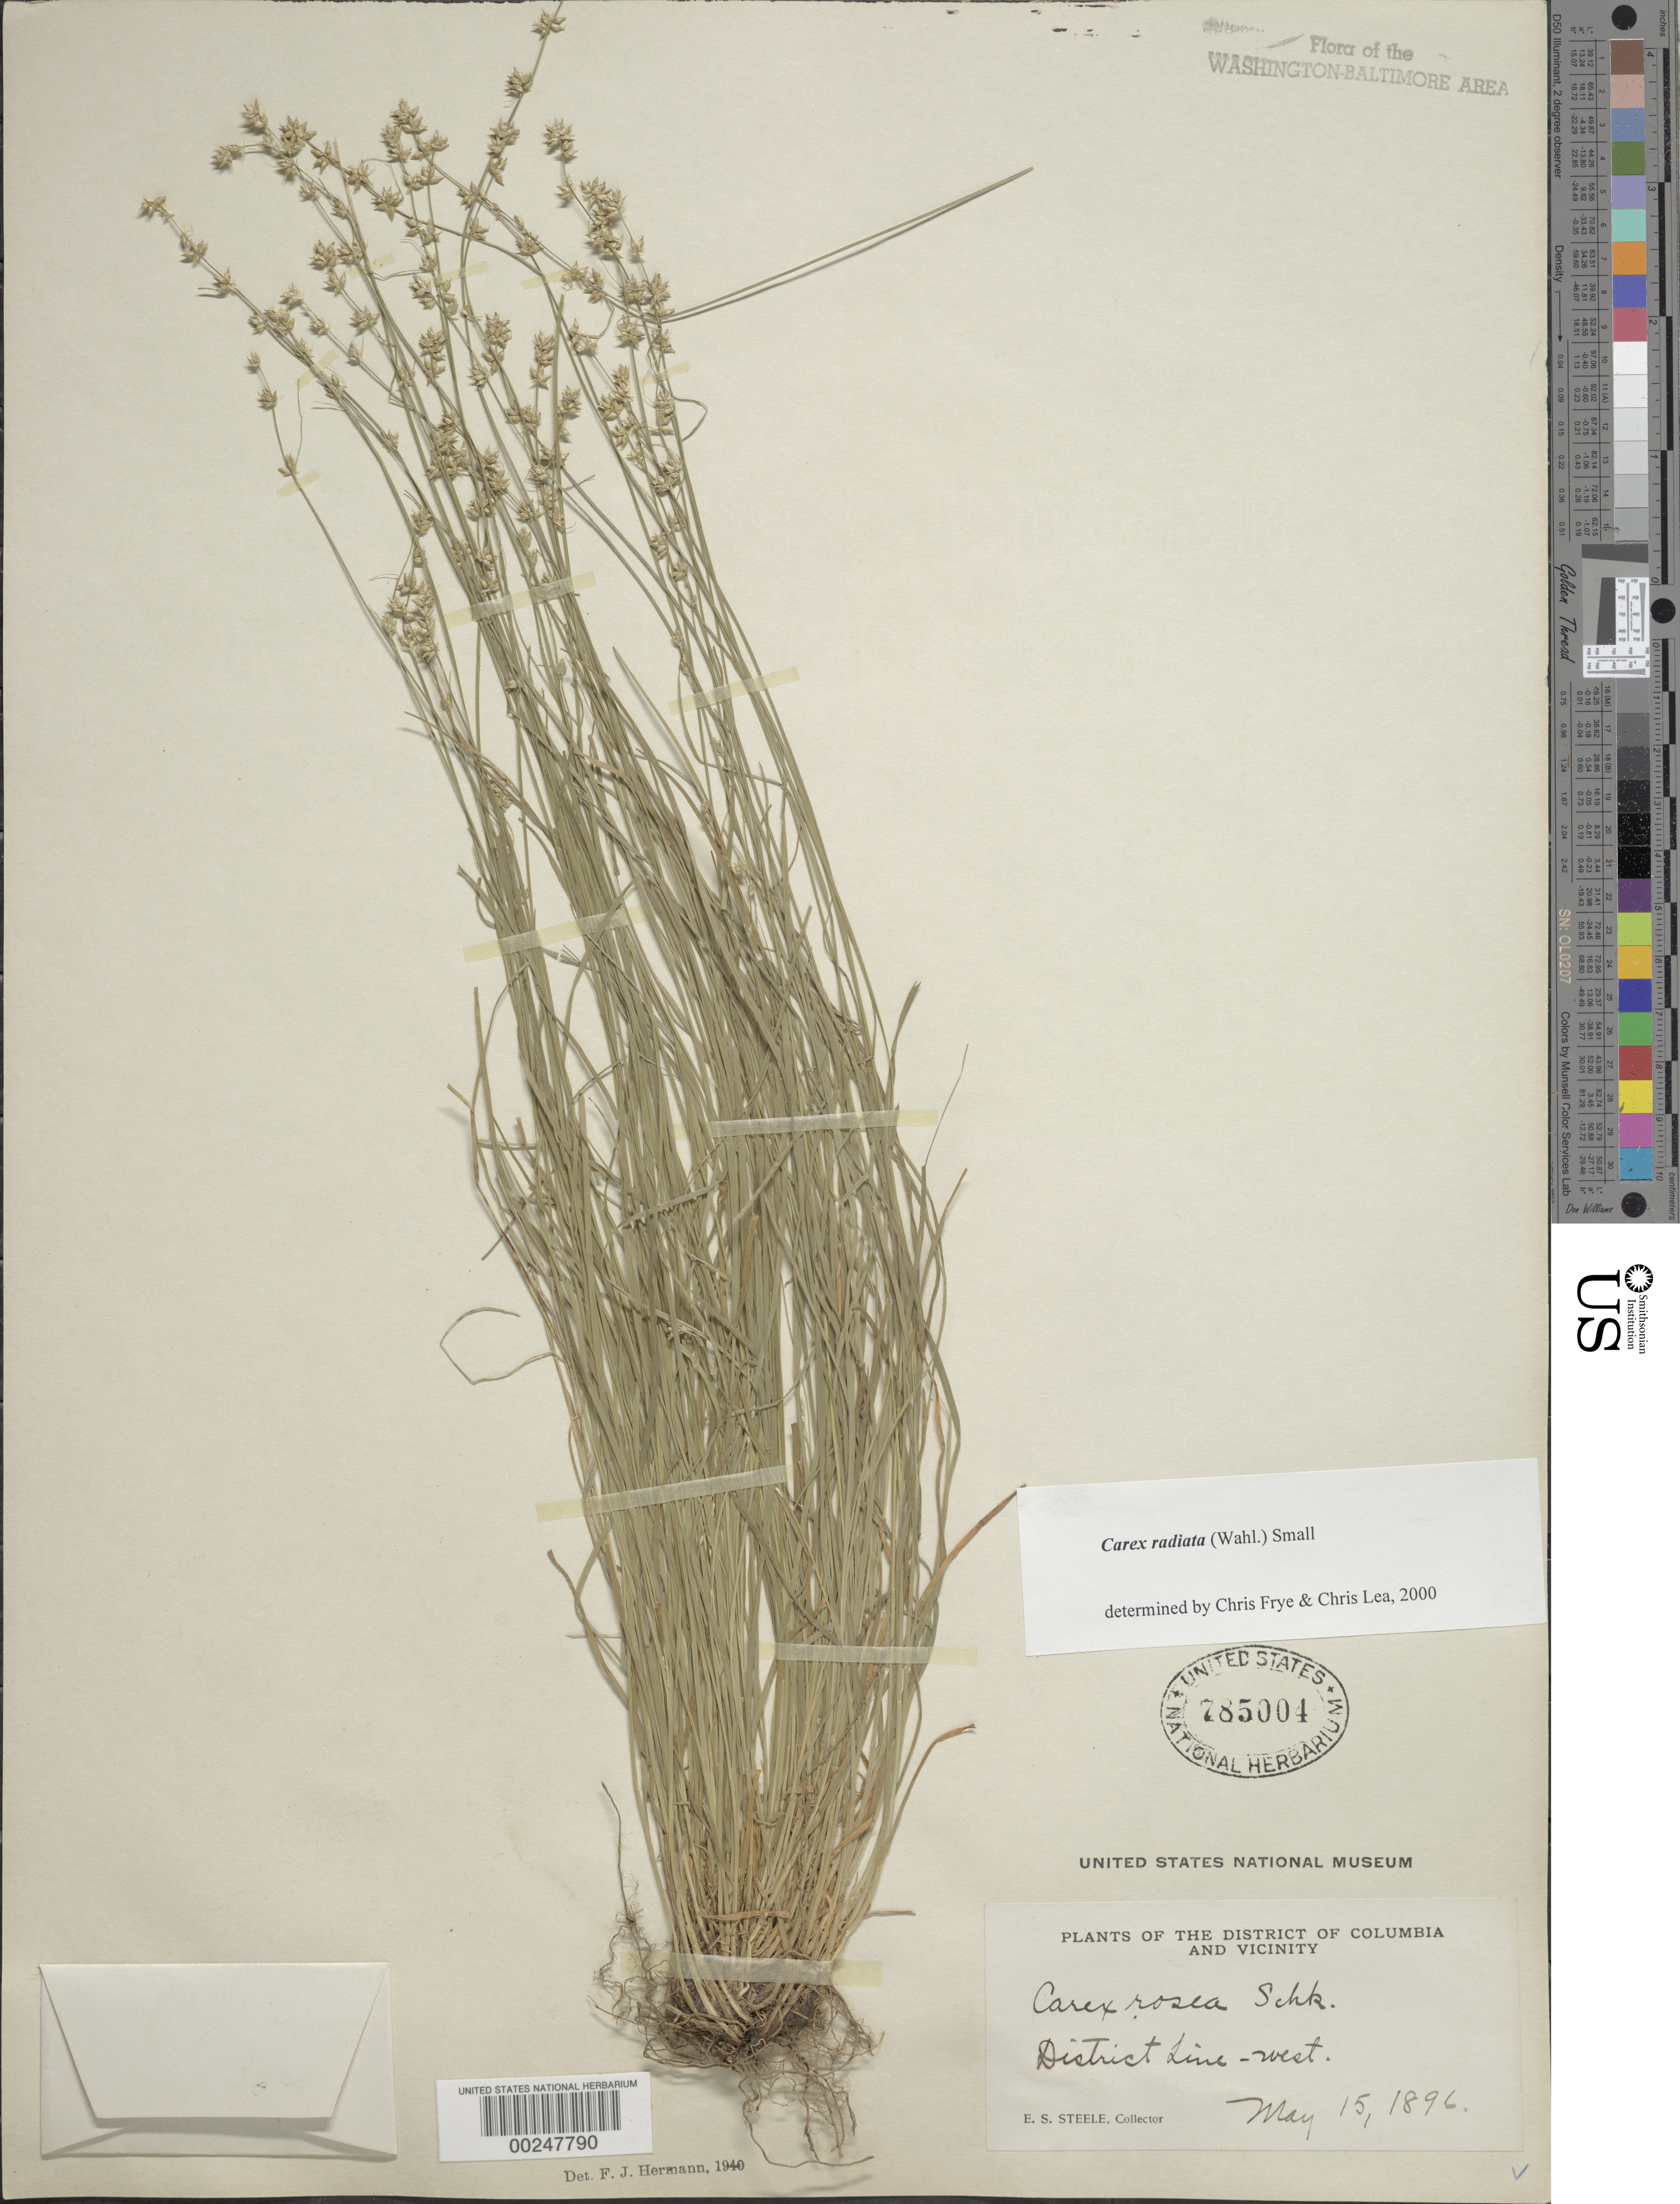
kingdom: Plantae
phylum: Tracheophyta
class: Liliopsida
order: Poales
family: Cyperaceae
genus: Carex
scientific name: Carex radiata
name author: (Wahlenb.) Small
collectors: E. Steele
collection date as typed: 15 May 1896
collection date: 1896-05-15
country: United States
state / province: District of Columbia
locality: District Line, West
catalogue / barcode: US 785004